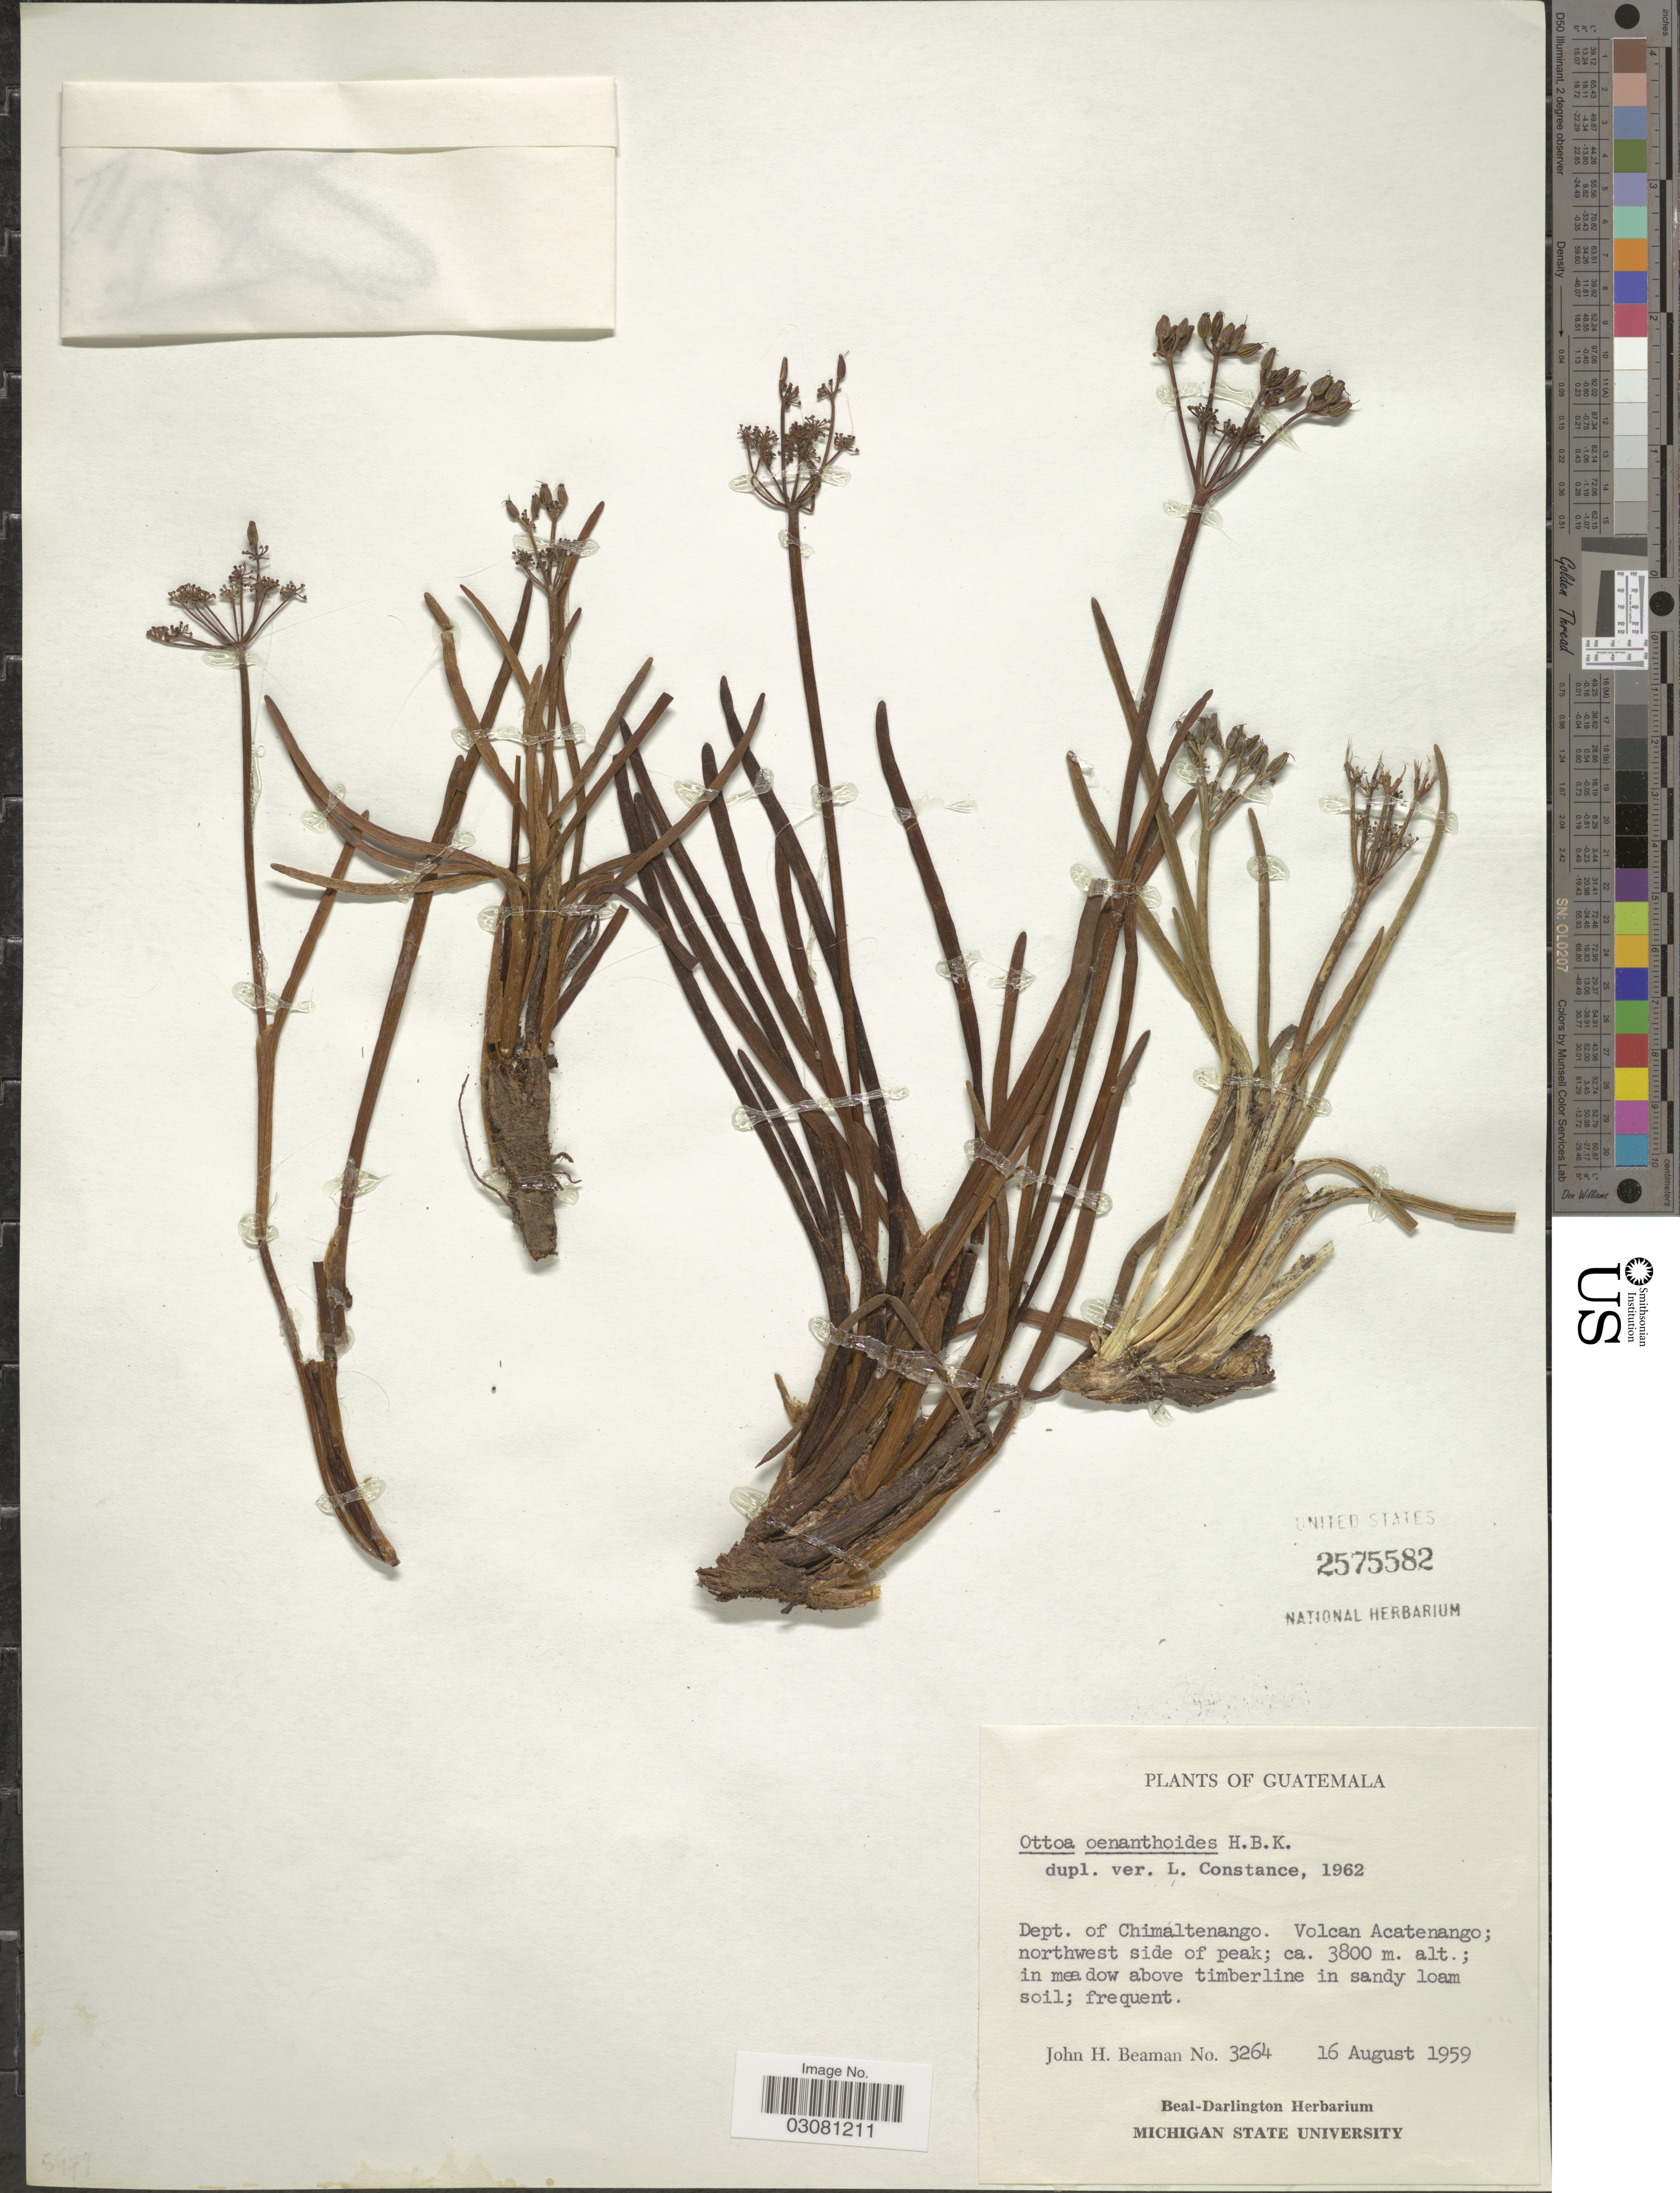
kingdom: Plantae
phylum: Tracheophyta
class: Magnoliopsida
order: Apiales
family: Apiaceae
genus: Ottoa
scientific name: Ottoa oenanthoides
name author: Kunth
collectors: J. H. Beaman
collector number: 3264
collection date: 1959-08-16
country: Guatemala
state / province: Chimaltenango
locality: Dept. of Chimaltenango. Volcan Acatenango; northwest side of peak.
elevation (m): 3800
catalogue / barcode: US 2575582